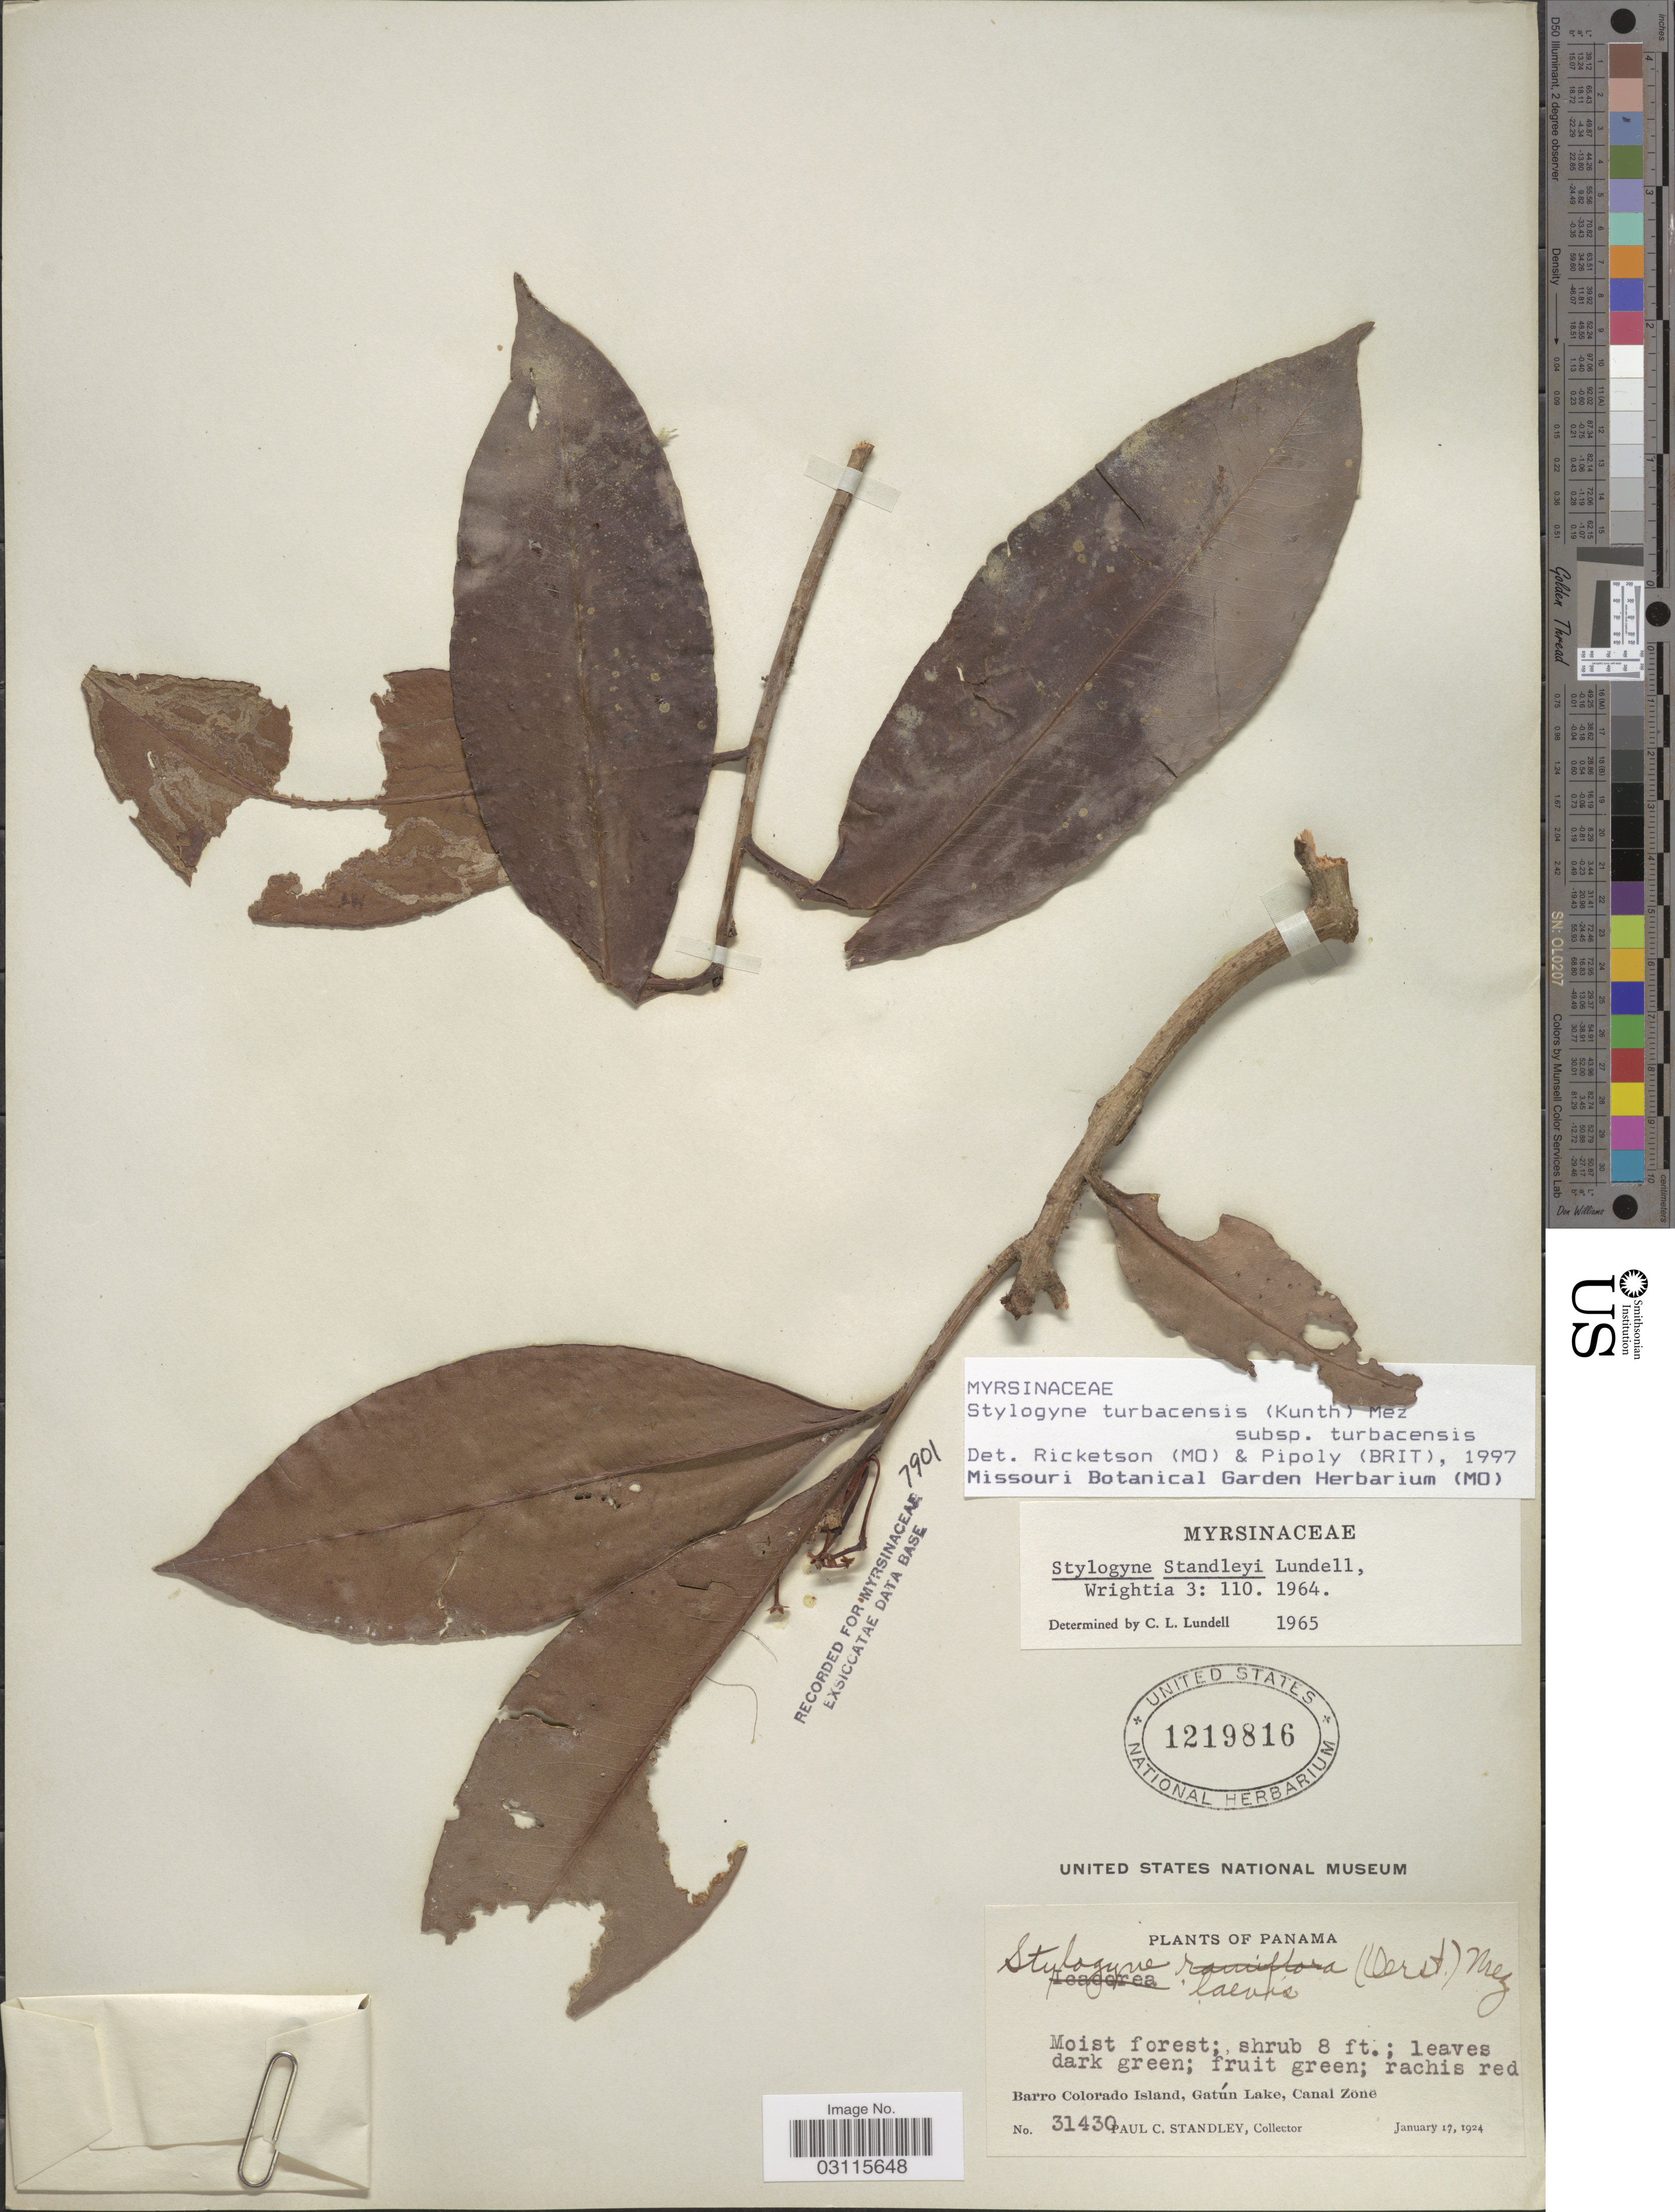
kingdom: Plantae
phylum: Tracheophyta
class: Magnoliopsida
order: Ericales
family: Primulaceae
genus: Stylogyne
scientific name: Stylogyne turbacensis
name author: (Kunth) Mez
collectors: P. C. Standley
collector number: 31430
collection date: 1924-01-17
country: Panama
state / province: Panamá Oeste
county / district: Canal Zone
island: Barro Colorado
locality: Barro Colorado Island, Gatún Lake, Canal Zone.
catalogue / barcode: US 1219816